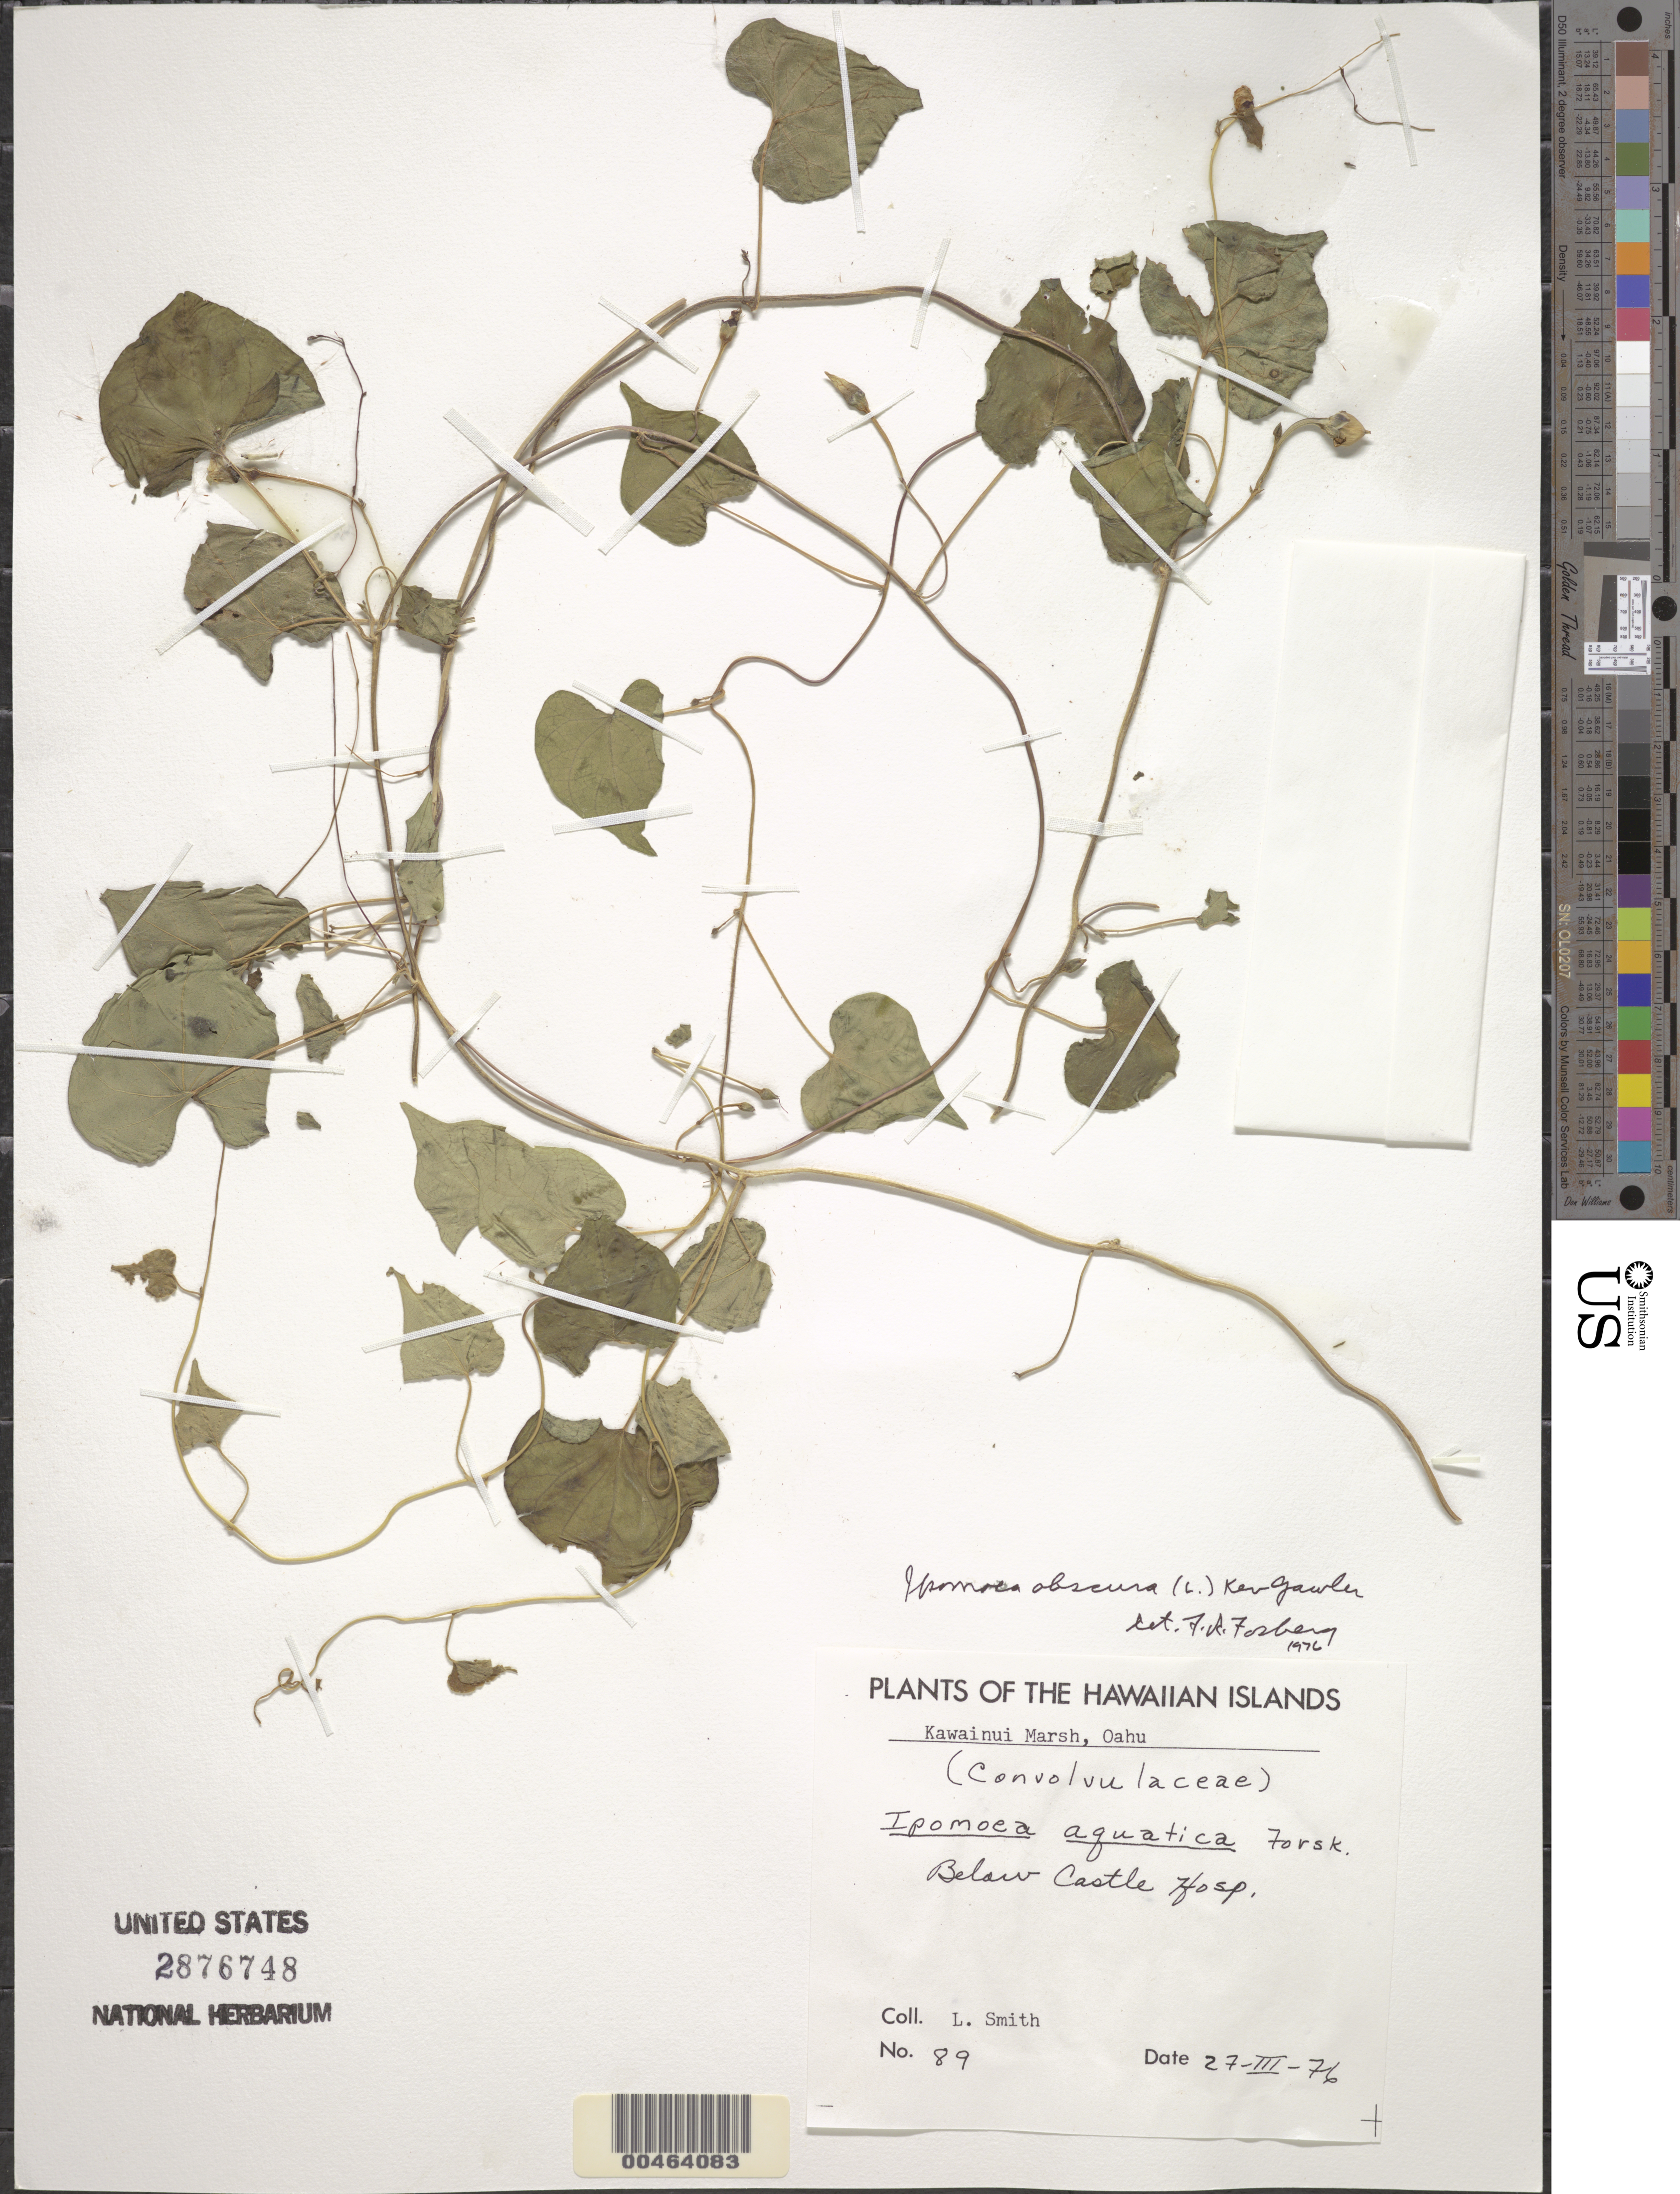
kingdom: Plantae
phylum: Tracheophyta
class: Magnoliopsida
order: Solanales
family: Convolvulaceae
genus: Ipomoea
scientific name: Ipomoea obscura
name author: (L.) Ker Gawl.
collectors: L. Smith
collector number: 89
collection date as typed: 27 Mar 1976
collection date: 1976-03-27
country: United States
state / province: Hawaii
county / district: Honolulu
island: Oahu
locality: Kawainui Marsh, below Castle Hosp.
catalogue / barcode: US 2876748